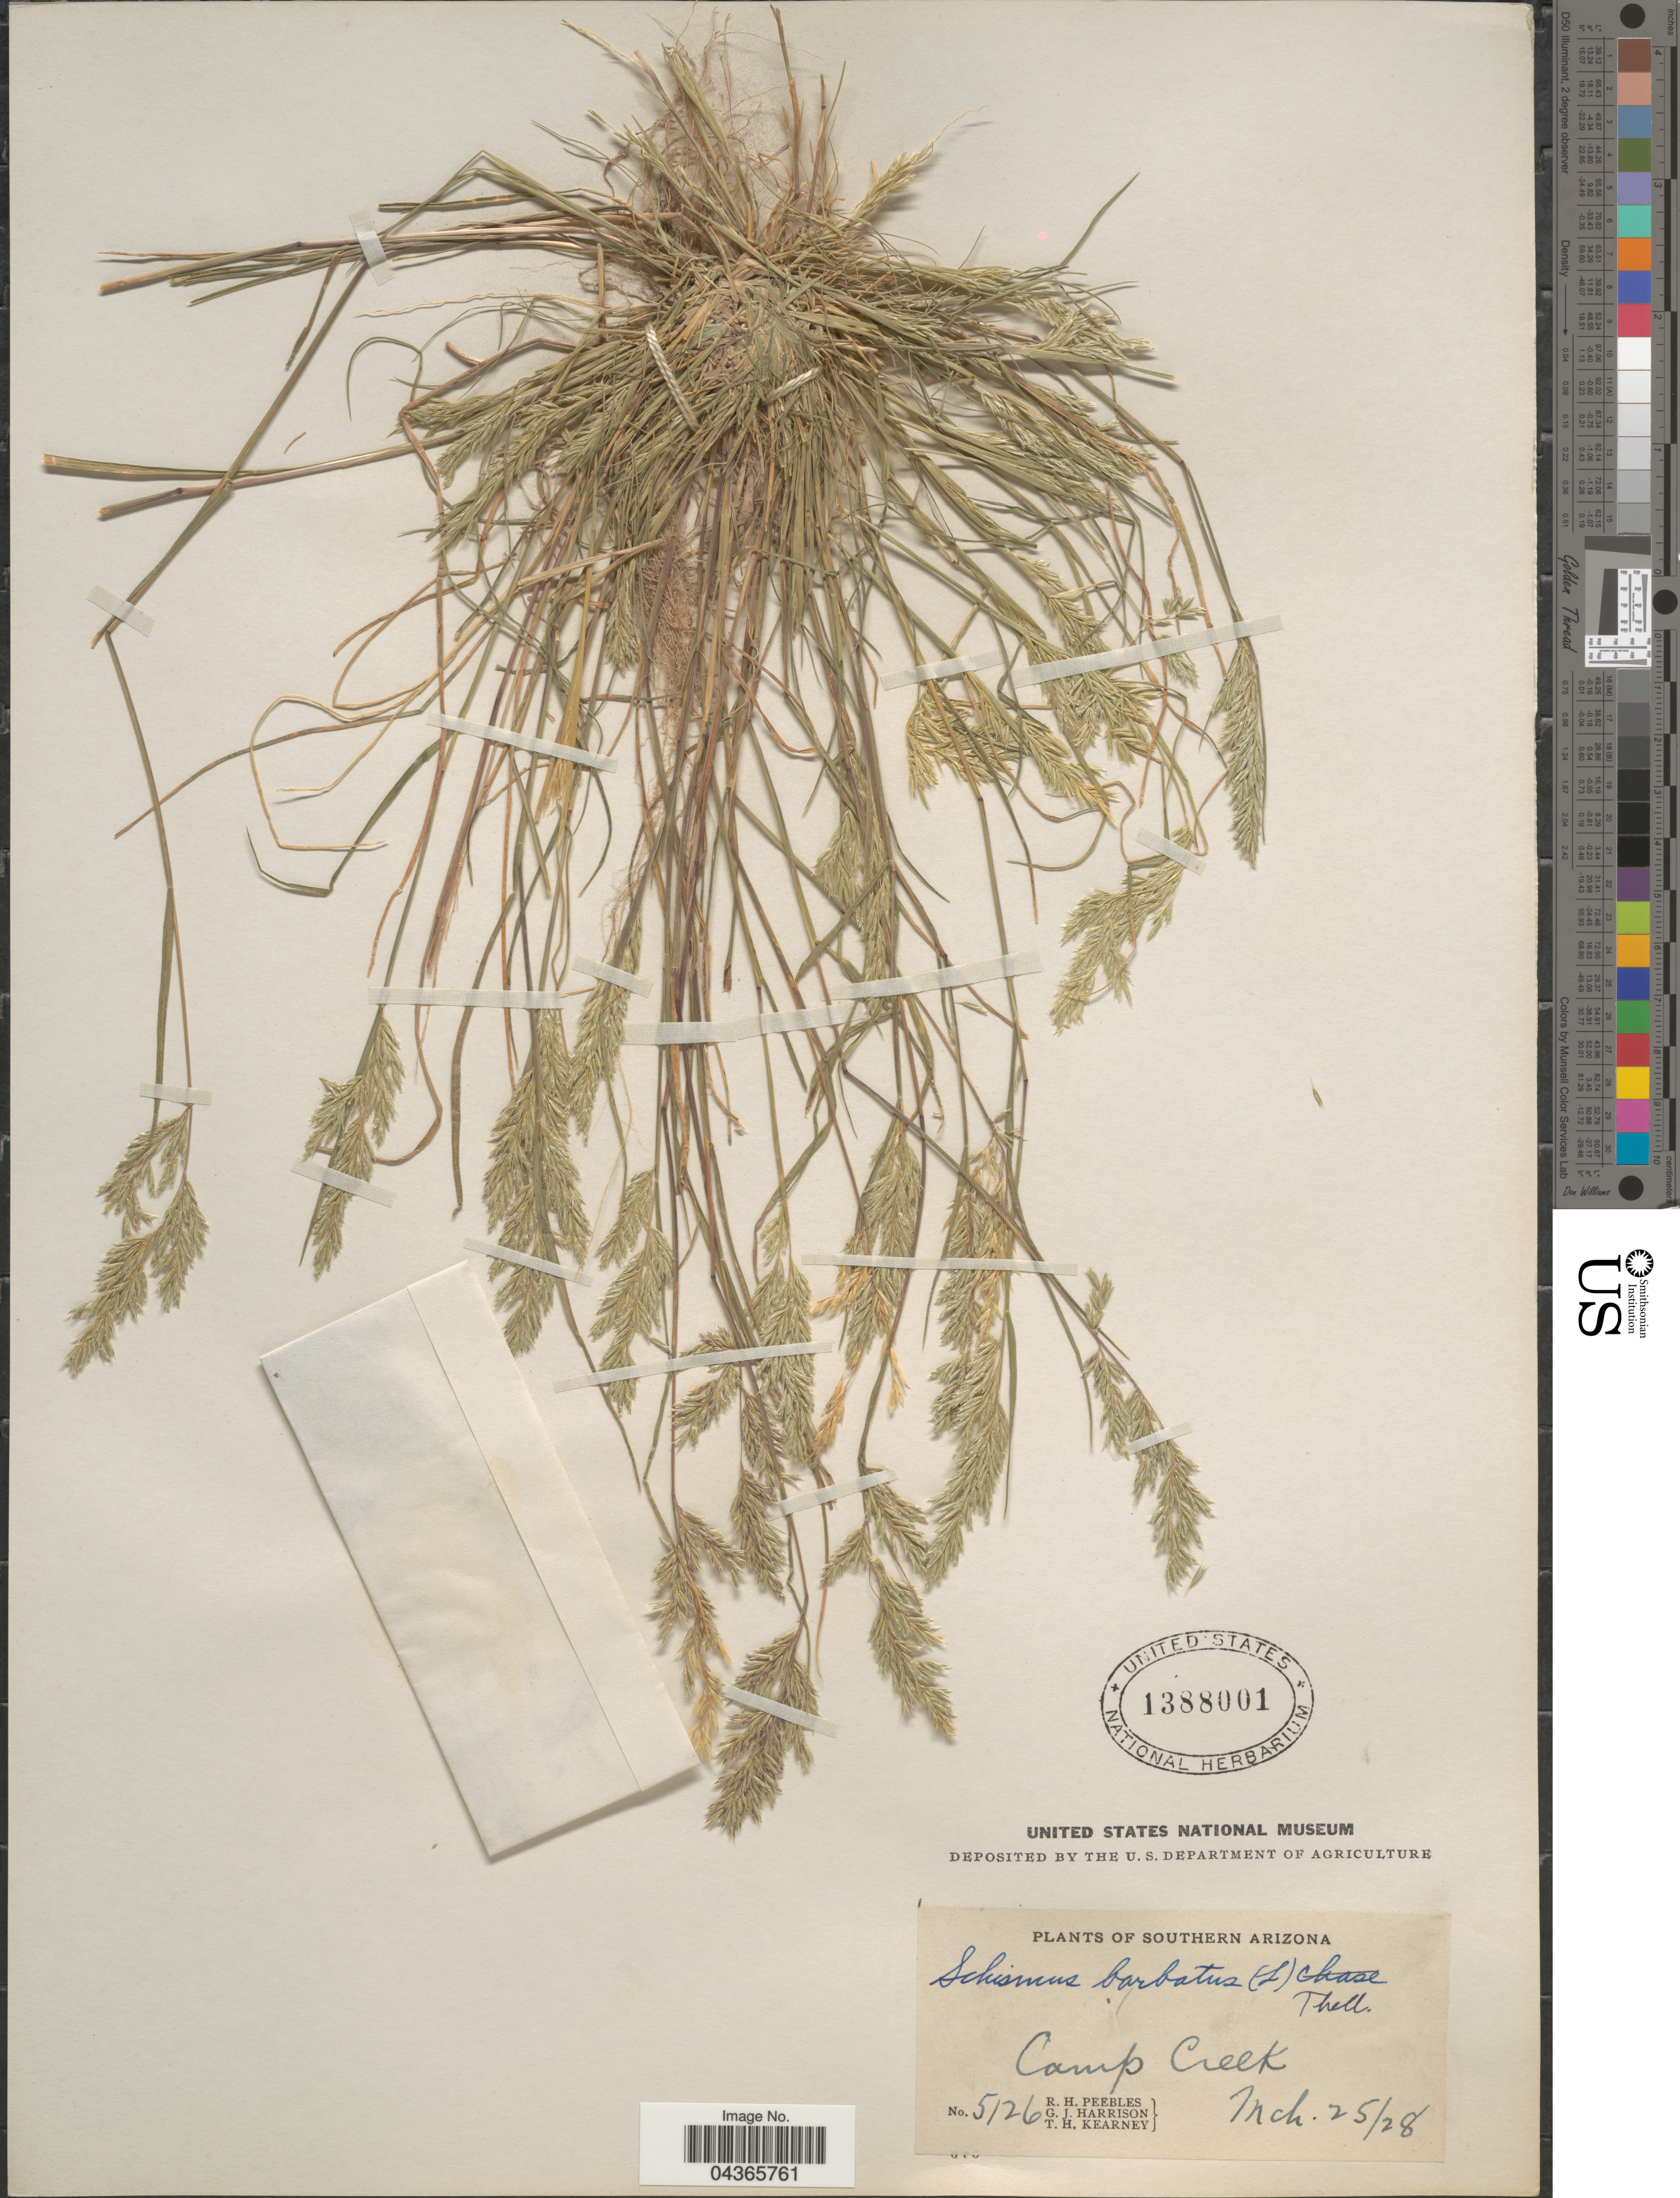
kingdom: Plantae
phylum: Tracheophyta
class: Liliopsida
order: Poales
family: Poaceae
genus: Schismus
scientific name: Schismus barbatus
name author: (L.) Thell.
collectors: R. H. Peebles, G. J. Harrison & T. H. Kearney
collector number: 5126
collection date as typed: Transcribed d/m/y: 25/3/28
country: United States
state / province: Arizona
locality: Southern Arizona. Camp Creek.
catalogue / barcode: US 1388001